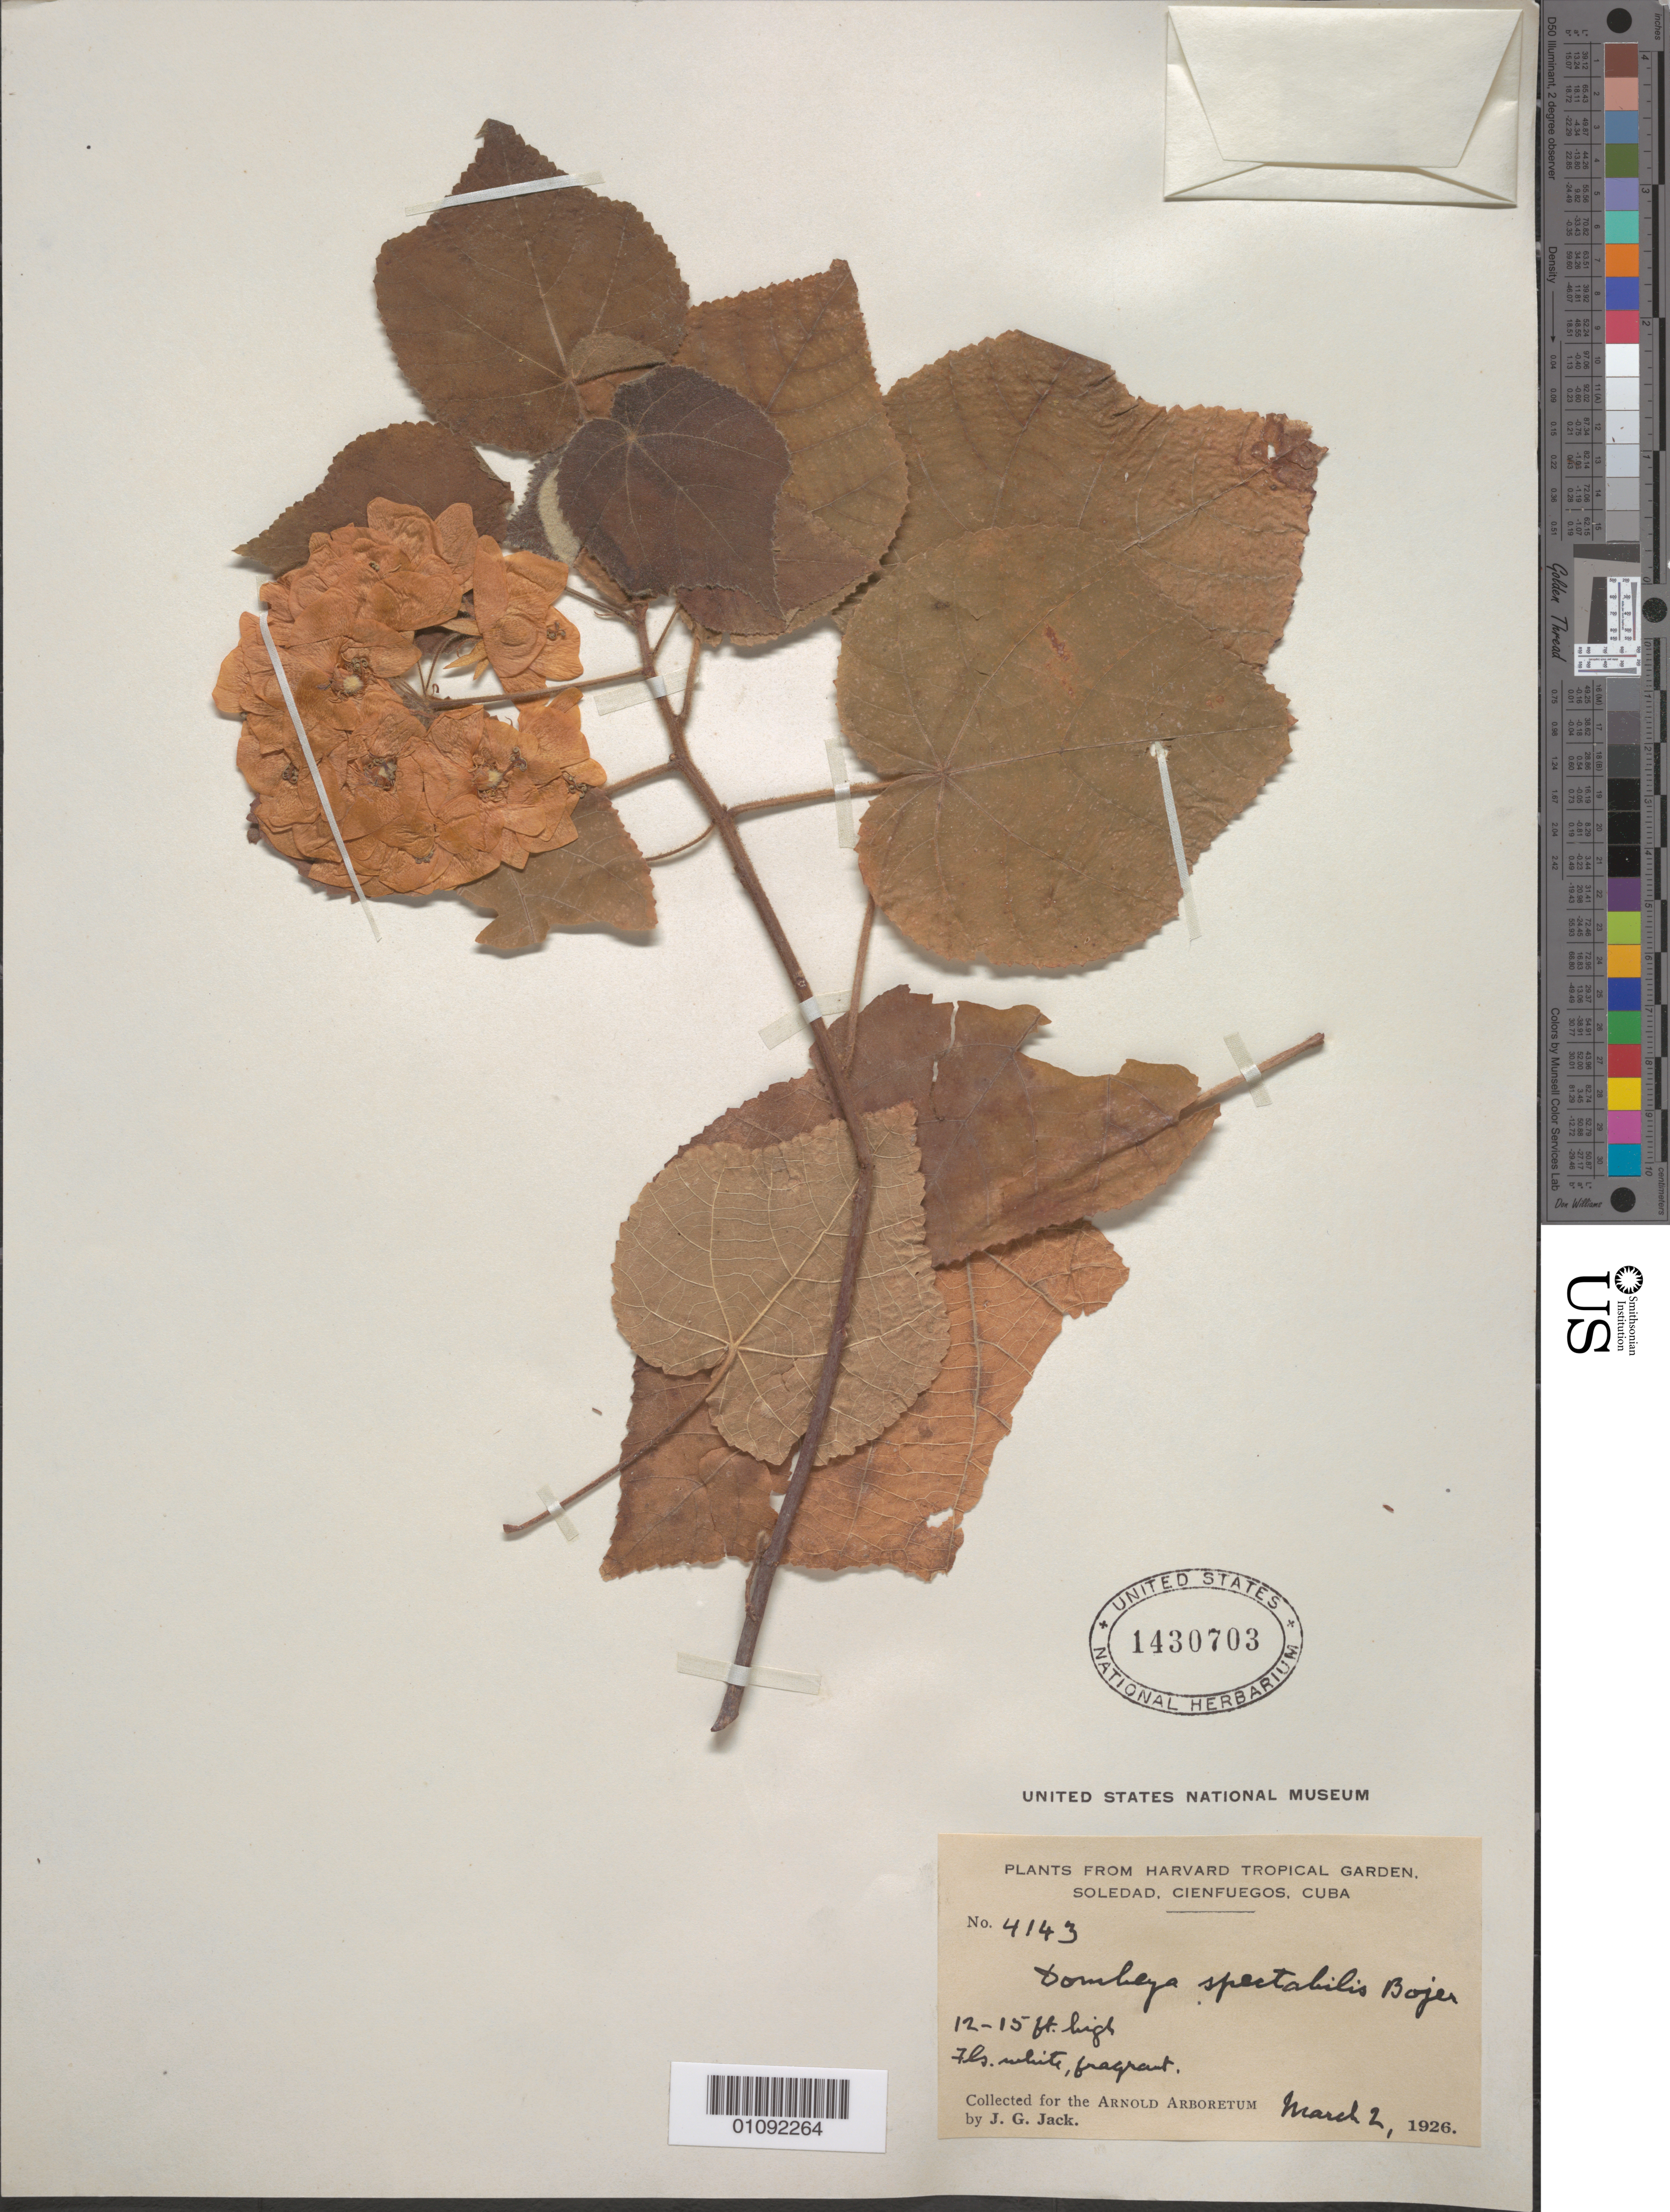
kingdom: Plantae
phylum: Tracheophyta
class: Magnoliopsida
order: Malvales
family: Malvaceae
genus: Dombeya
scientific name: Dombeya sp.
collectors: J. G. Jack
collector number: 4143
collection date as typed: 02 Mar 1926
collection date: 1926-03-02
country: Cuba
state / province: Cienfuegos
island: Cuba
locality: Plants from Harvard Tropical Garden, Soledad, Cienfuegos, Cuba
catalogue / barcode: US 1430703